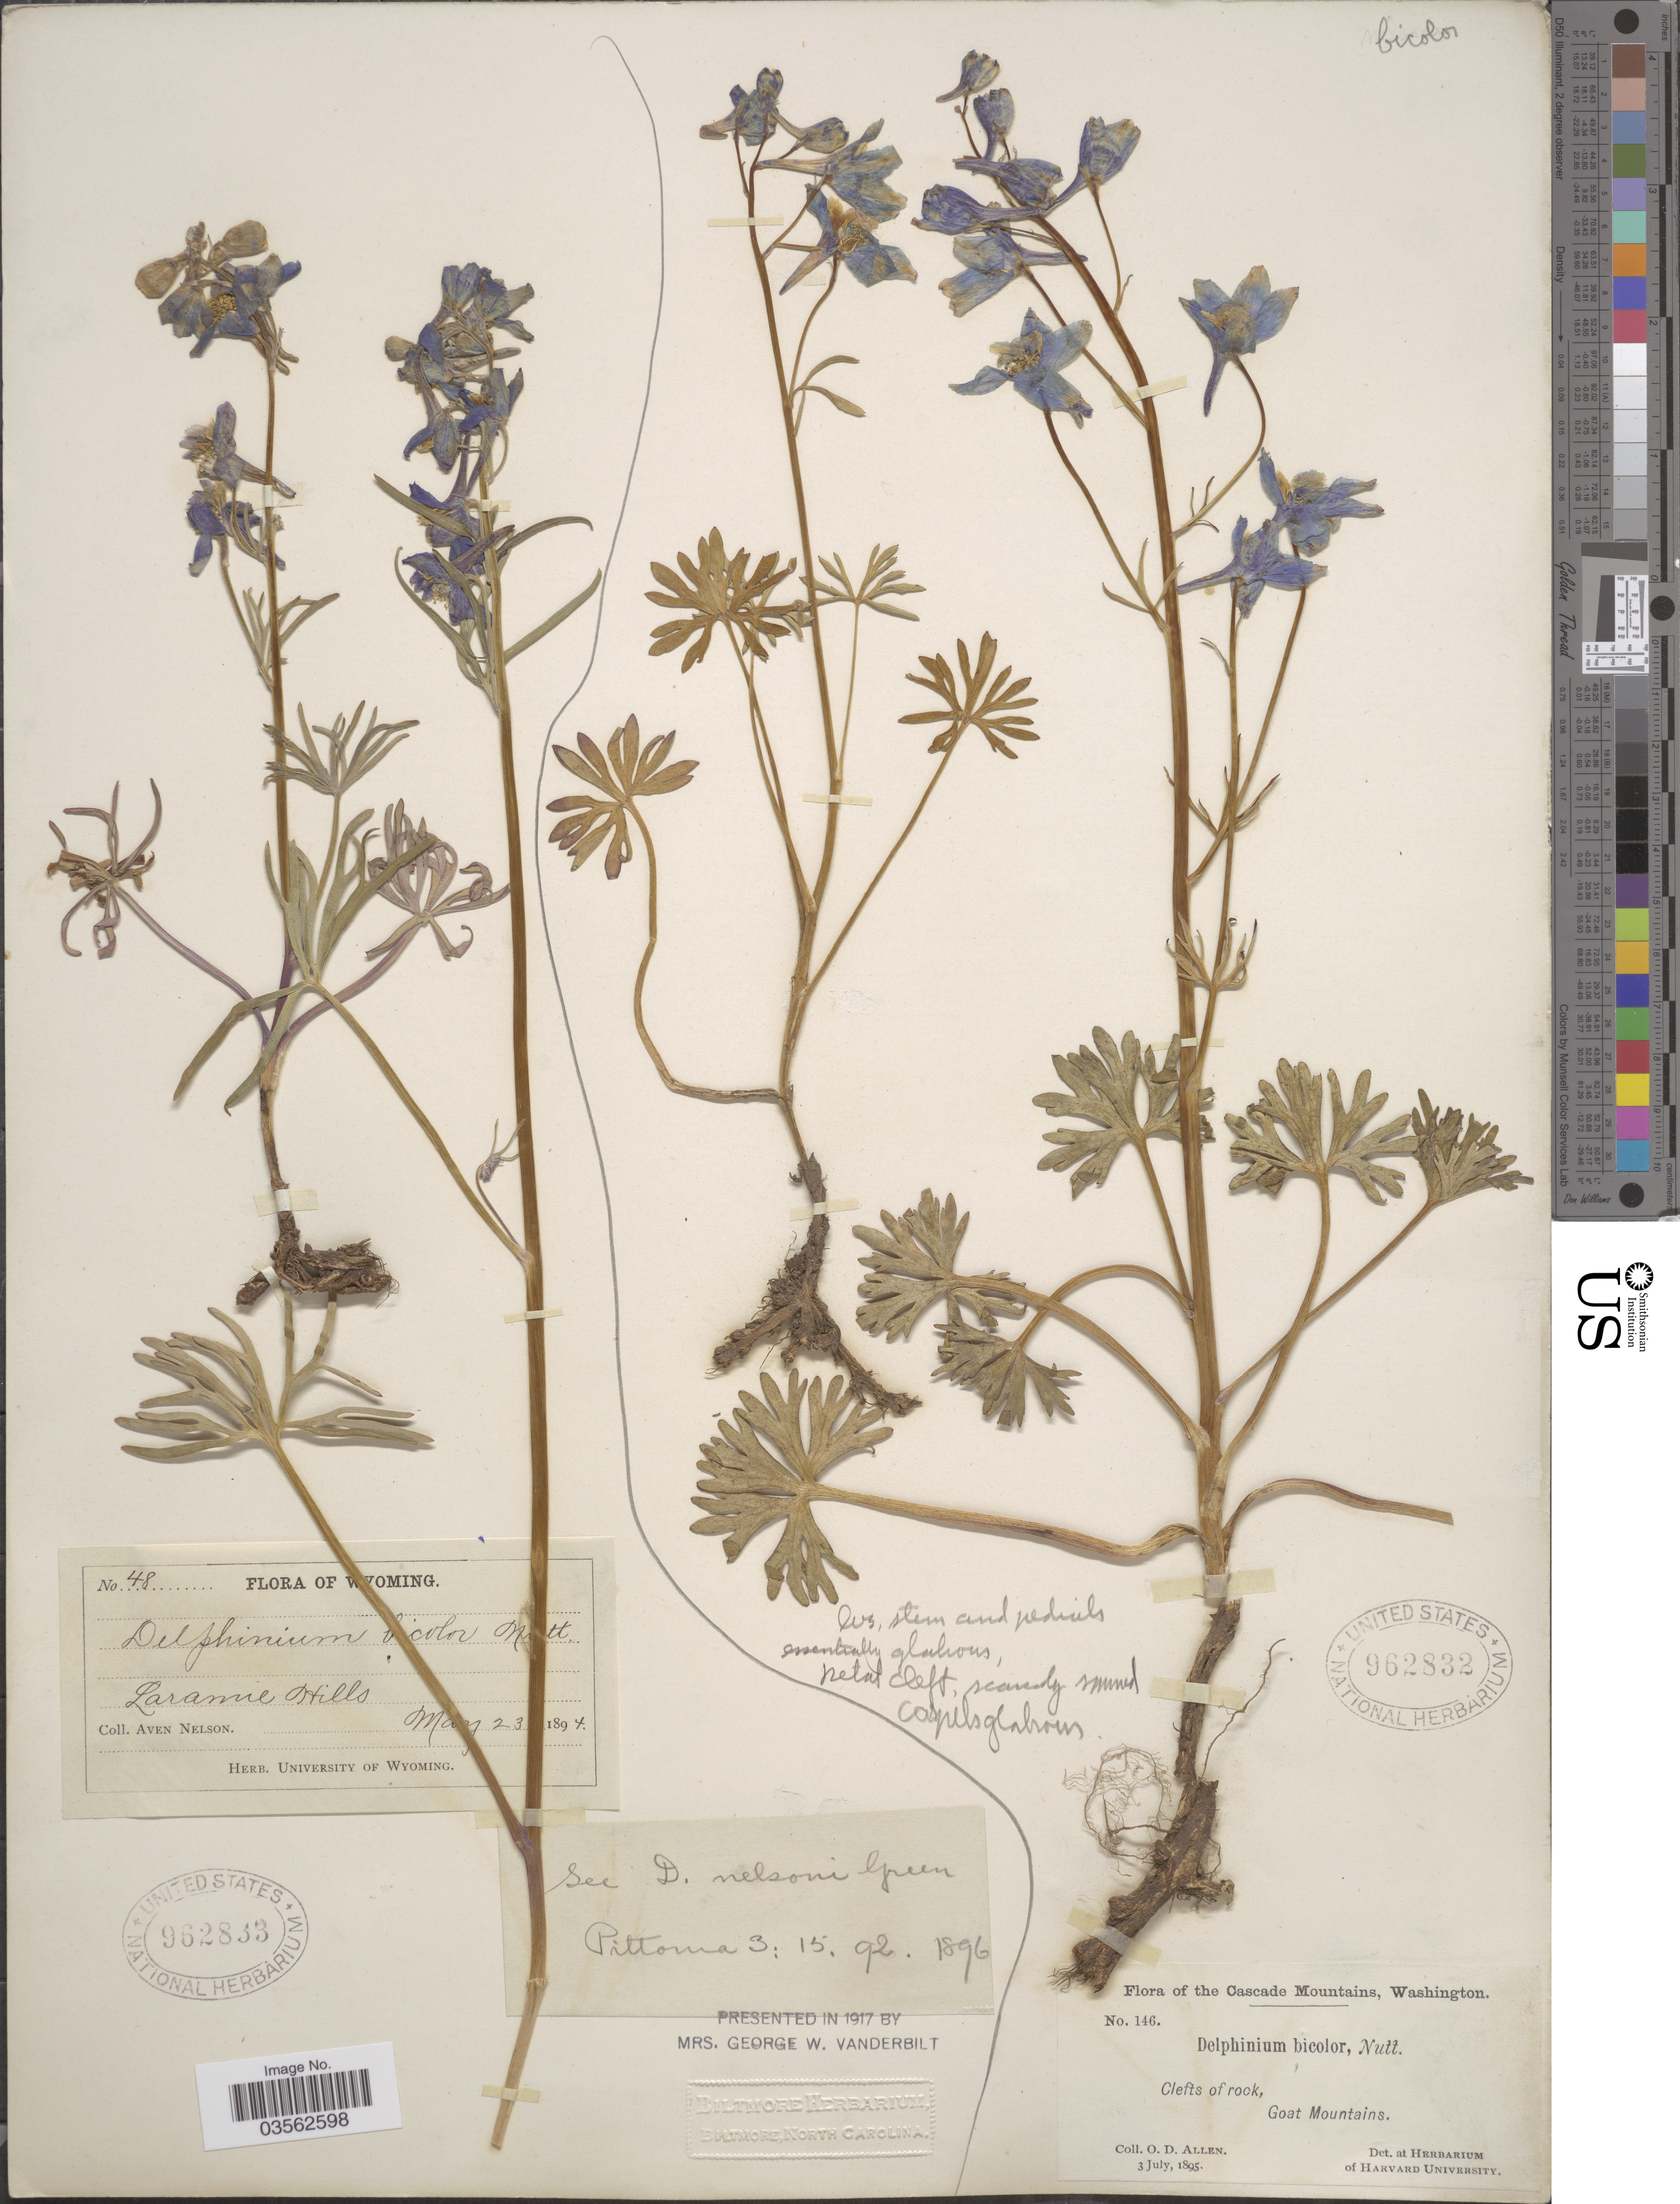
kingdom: Plantae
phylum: Tracheophyta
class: Magnoliopsida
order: Ranunculales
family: Ranunculaceae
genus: Delphinium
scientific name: Delphinium bicolor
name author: Nutt.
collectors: A. Nelson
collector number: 48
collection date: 1894-05-23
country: United States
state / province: Wyoming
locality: Laramie Hills.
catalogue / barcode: US 962833